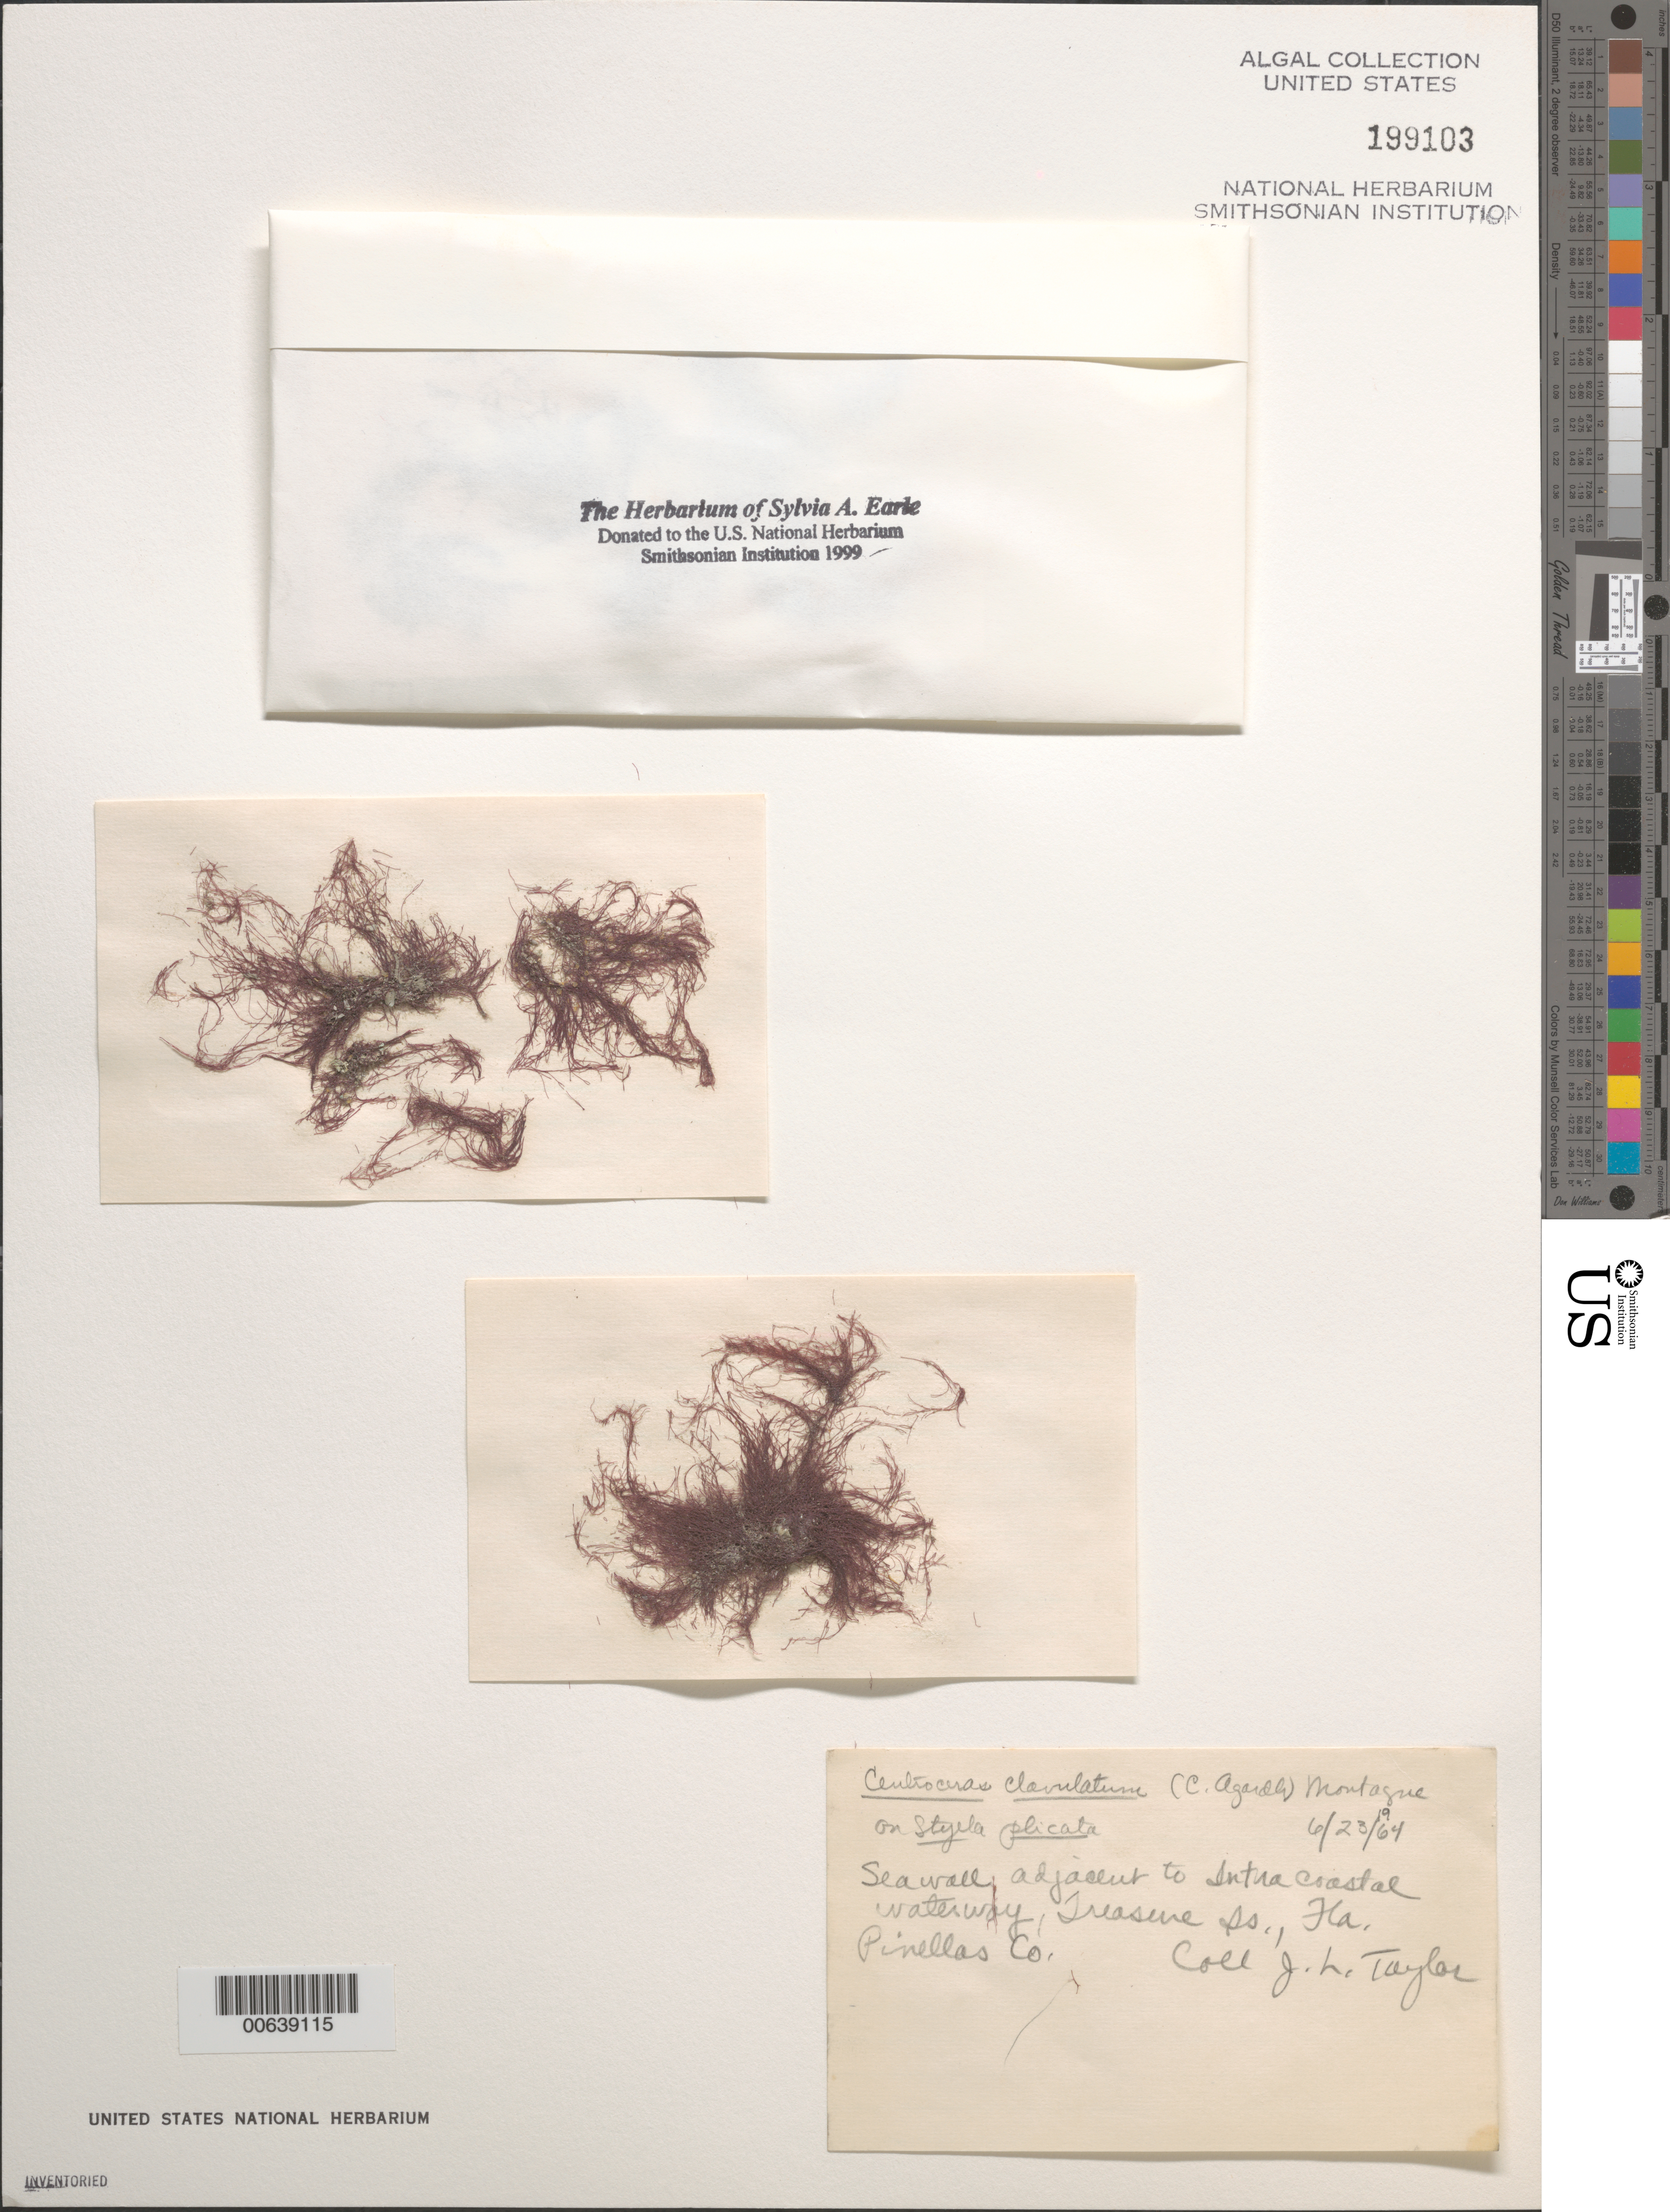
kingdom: Plantae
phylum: Rhodophyta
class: Florideophyceae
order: Ceramiales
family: Ceramiaceae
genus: Centroceras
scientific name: Centroceras clavulatum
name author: (C. Agardh) Mont.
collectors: J. L. Taylor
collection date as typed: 23 Jun 1964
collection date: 1964-06-23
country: United States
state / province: Florida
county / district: Pinellas County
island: Treasure Island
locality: By Intracoastal Waterway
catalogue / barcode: US 199103